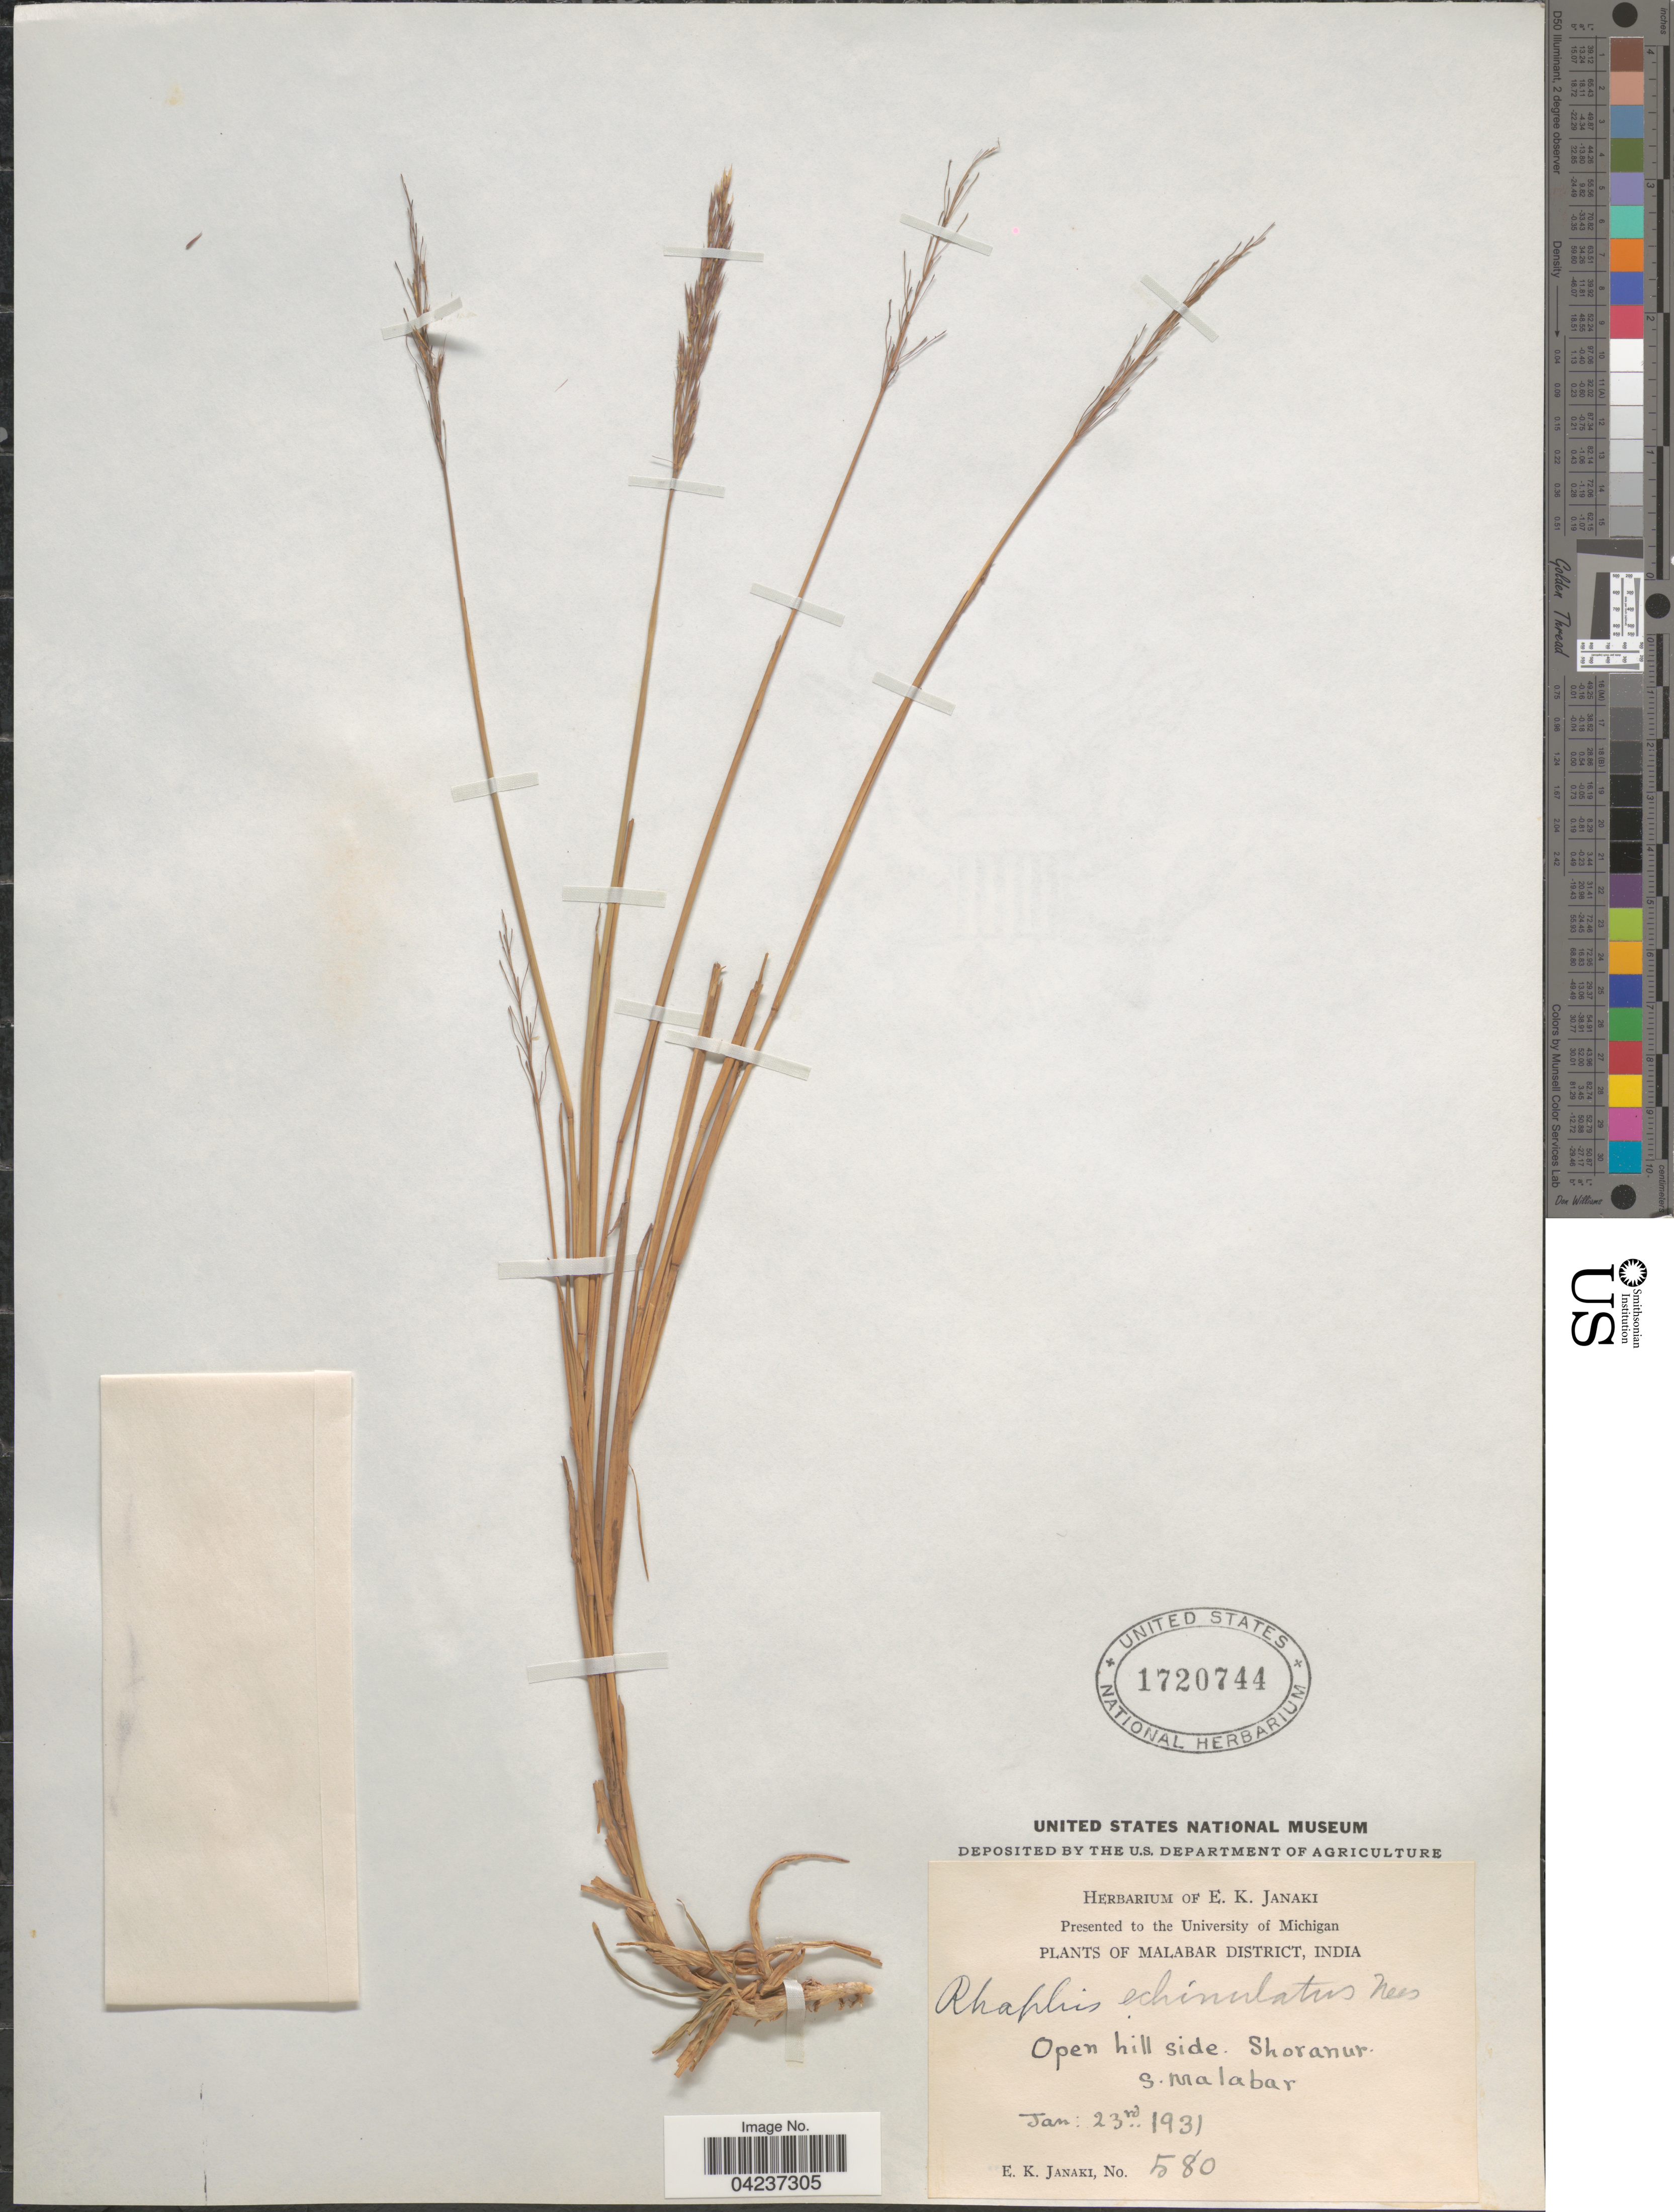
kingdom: Plantae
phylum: Tracheophyta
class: Liliopsida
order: Poales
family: Poaceae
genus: Chrysopogon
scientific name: Chrysopogon hackelii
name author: (Hook. f.) C.E.C. Fisch.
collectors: E. Janaki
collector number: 580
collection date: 1931-01-23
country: India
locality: Malabar District. Open hill side. Shoranur. S. Malabar.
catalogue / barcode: US 1720744